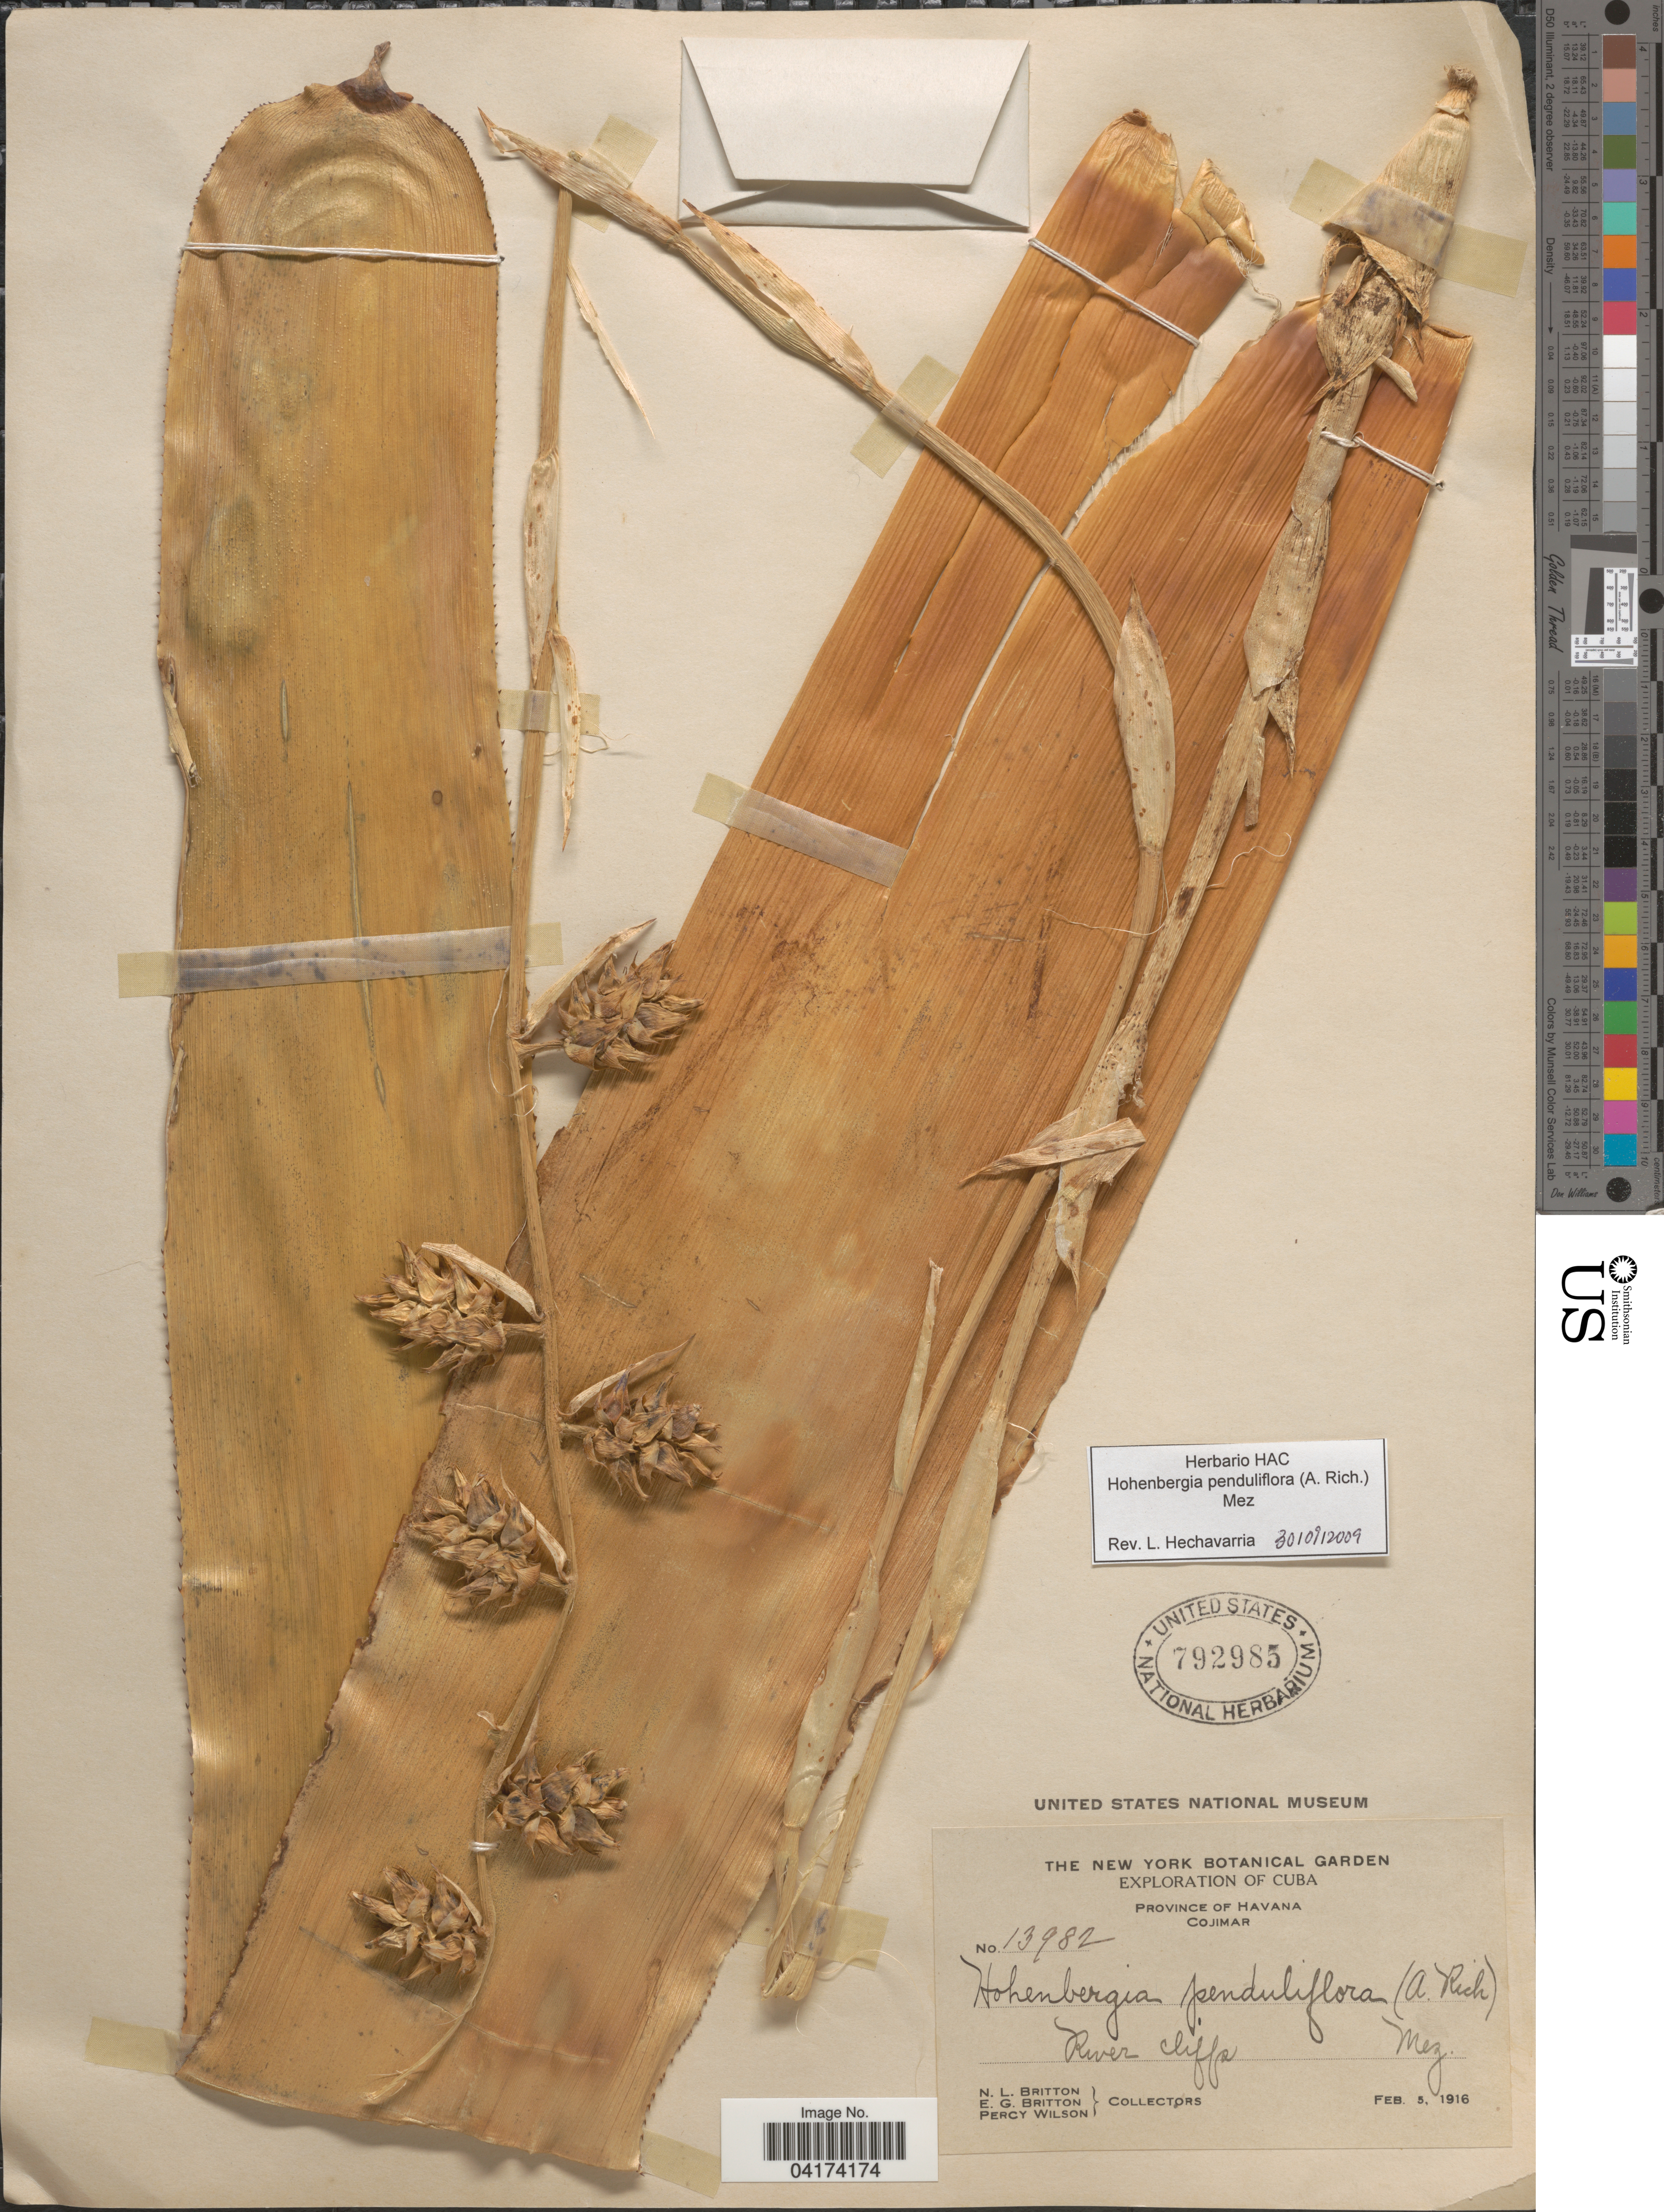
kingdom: Plantae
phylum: Tracheophyta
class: Liliopsida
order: Poales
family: Bromeliaceae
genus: Hohenbergia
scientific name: Hohenbergia penduliflora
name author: (A. Rich.) Mez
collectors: Mrs. N. L. Britton, E. G. Britton & P. Wilson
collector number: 13982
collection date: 1916-02-05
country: Cuba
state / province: La Habana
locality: Province of Havana. Cojimar.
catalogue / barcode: US 792985